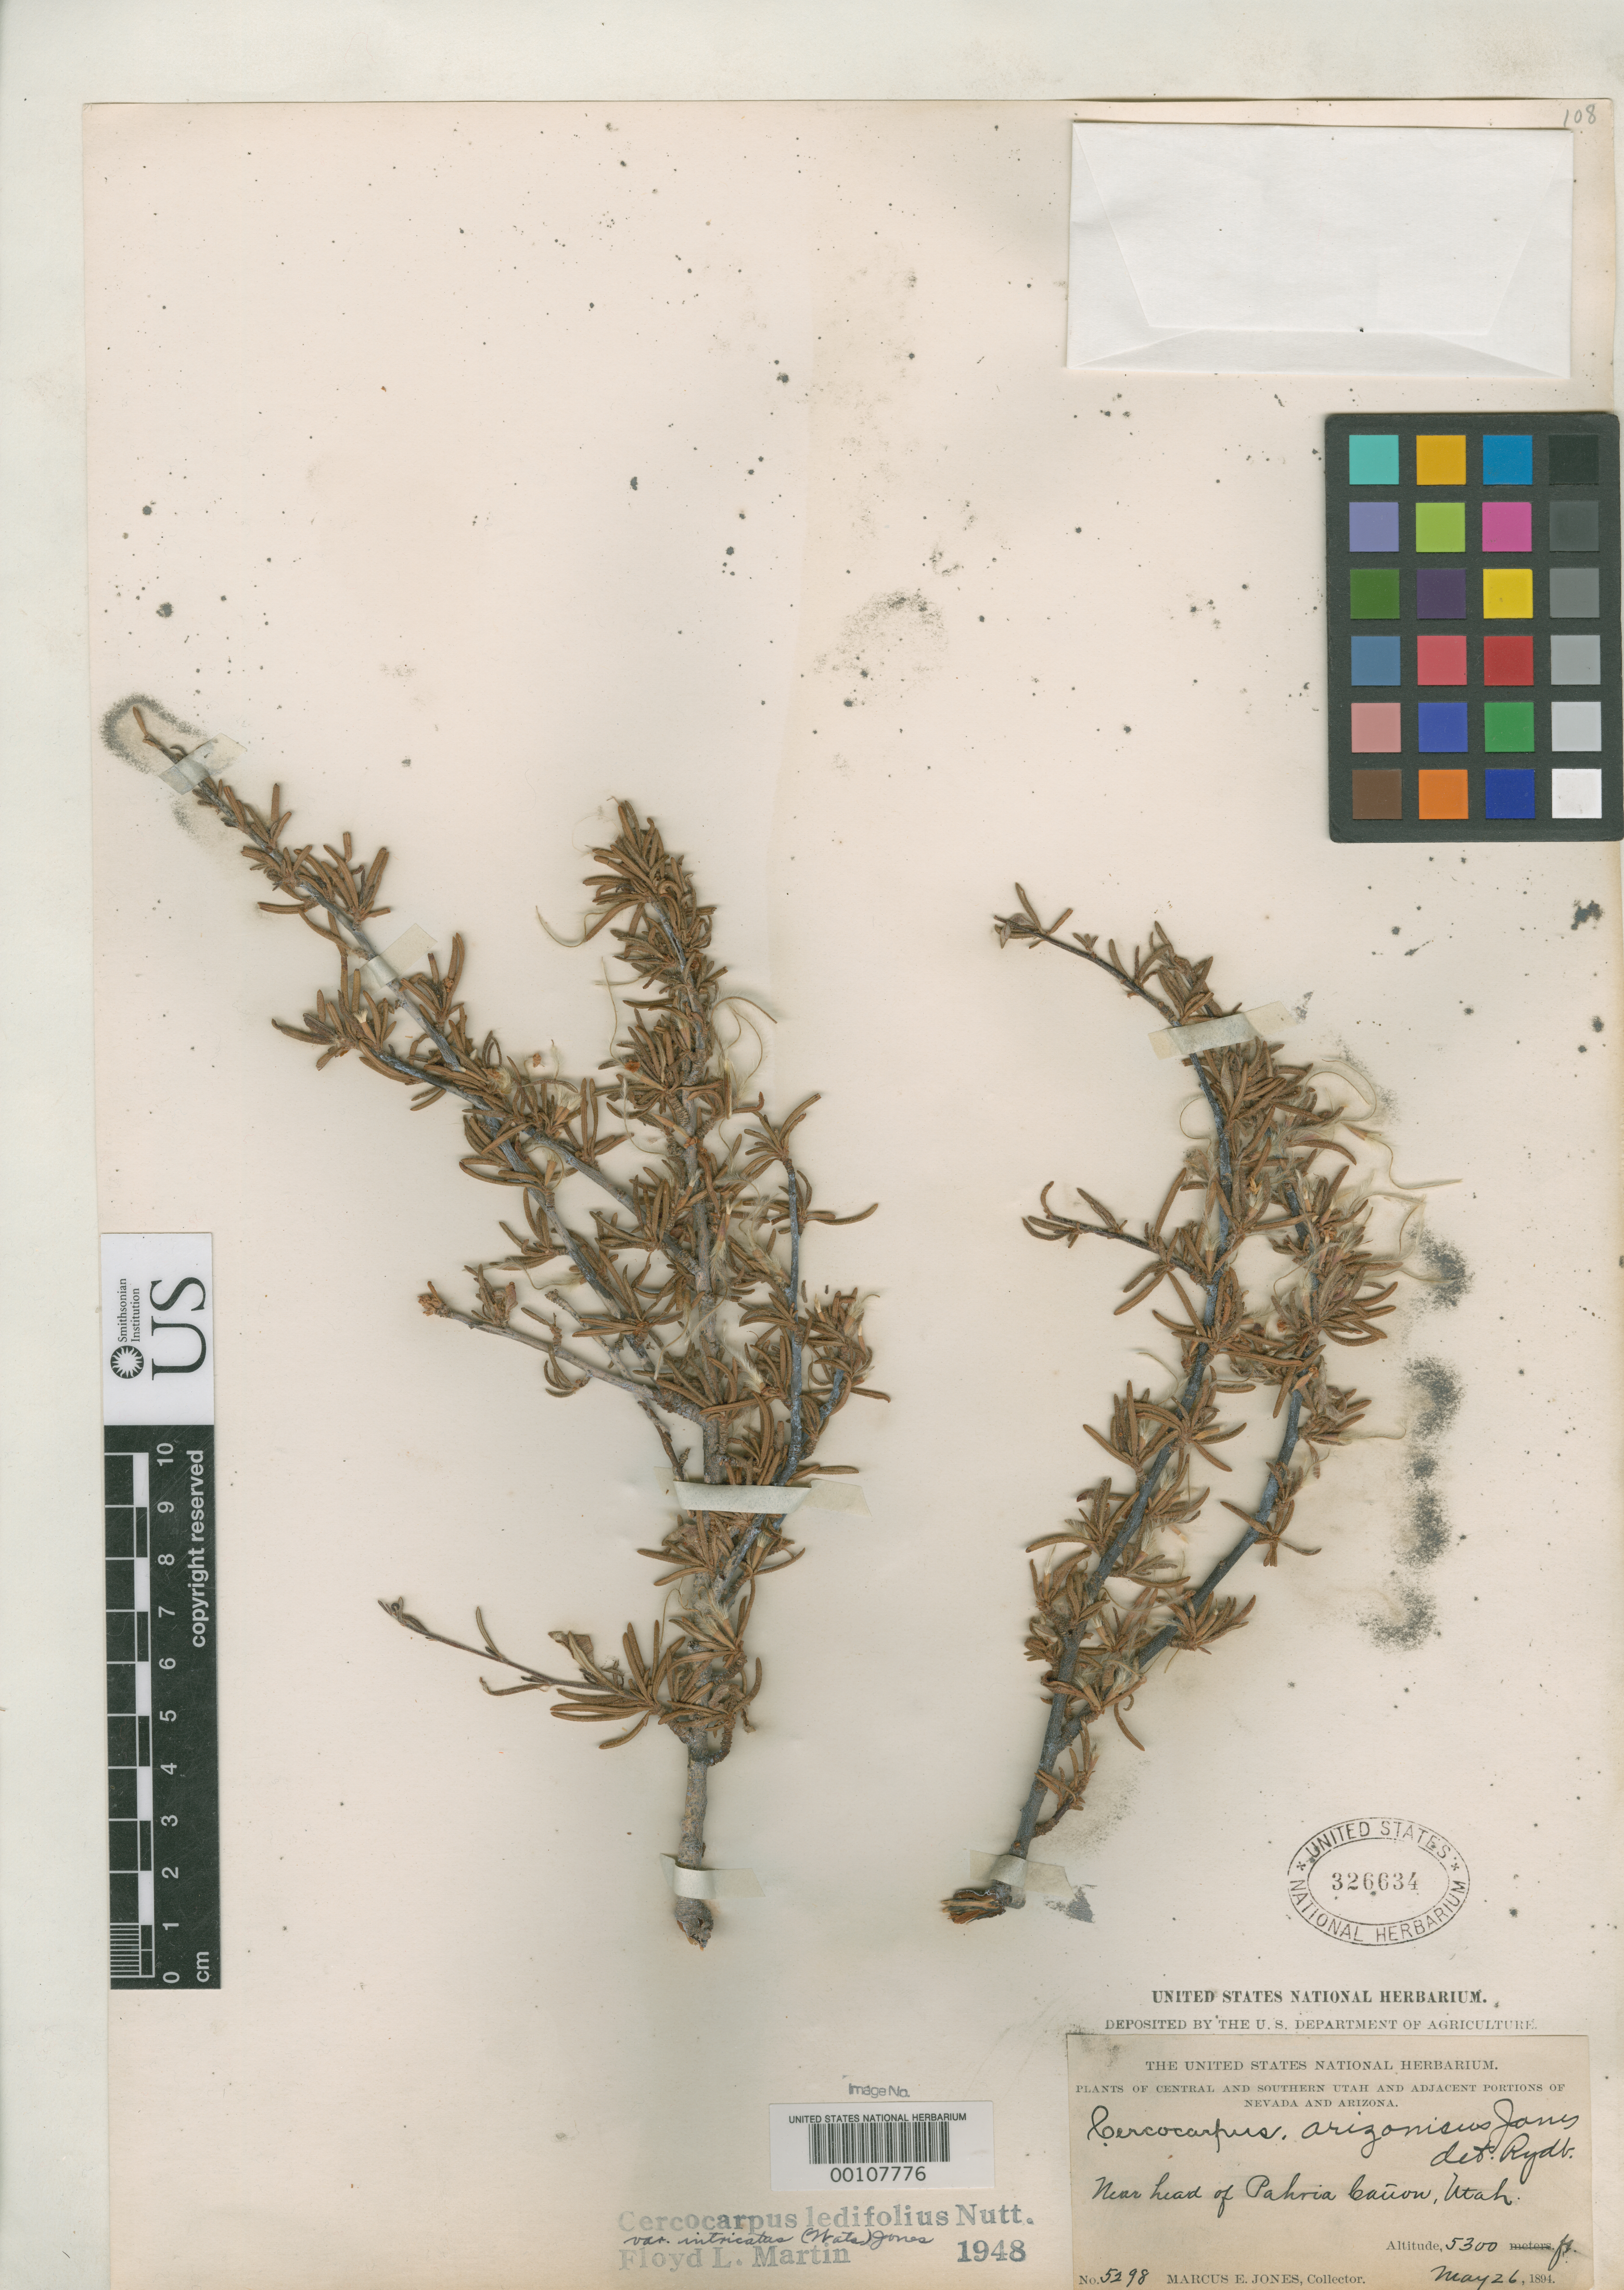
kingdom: Plantae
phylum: Tracheophyta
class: Magnoliopsida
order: Rosales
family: Rosaceae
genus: Cercocarpus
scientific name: Cercocarpus intricatus var. villosus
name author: C.K. Schneid.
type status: Syntype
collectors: M. E. Jones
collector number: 5298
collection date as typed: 26 May 1894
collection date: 1894-05-26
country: United States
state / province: Utah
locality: Head of Pahria Canyon.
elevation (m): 1615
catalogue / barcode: US 326634